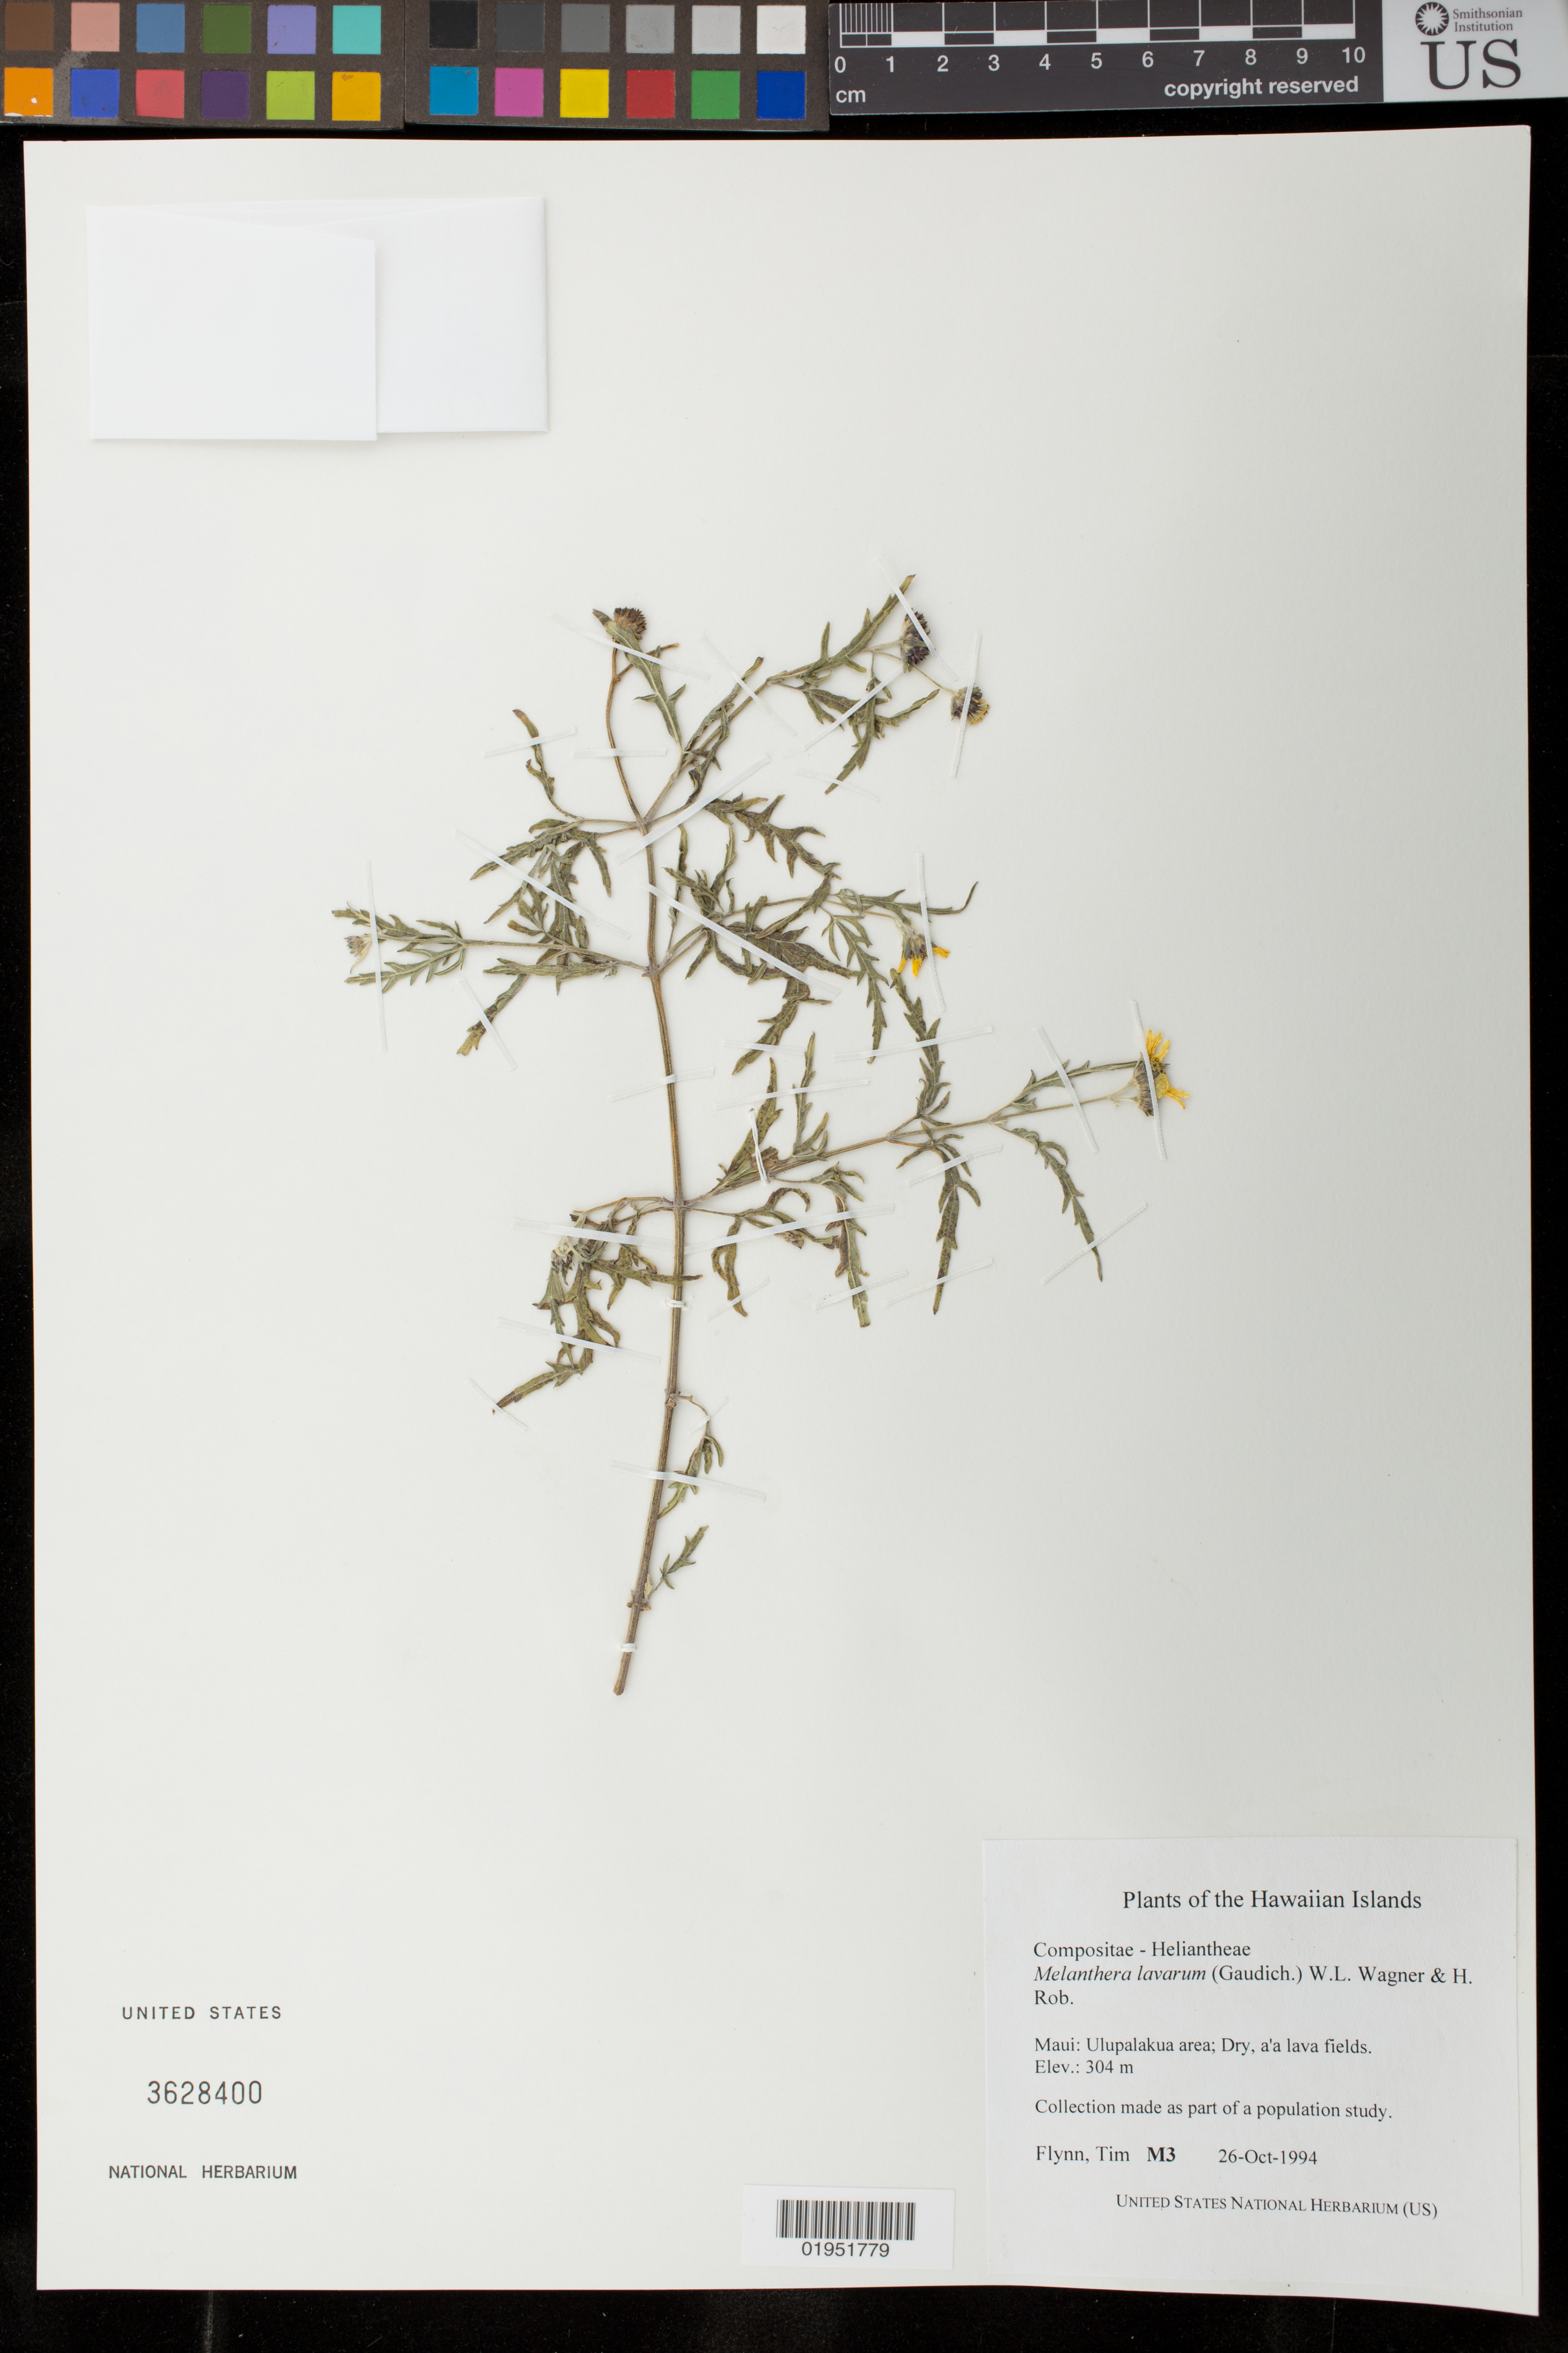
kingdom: Plantae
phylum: Tracheophyta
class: Magnoliopsida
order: Asterales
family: Asteraceae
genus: Wollastonia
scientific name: Wollastonia lavarum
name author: (Gaudich.) Orchard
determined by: Wagner, W. L., (BOT), Smithsonian Institution - National Museum of Natural History (UNITED STATES)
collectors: T. Flynn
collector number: M3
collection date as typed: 26 Oct 1994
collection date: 1994-10-26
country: United States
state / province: Hawaii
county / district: Maui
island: Maui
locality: Ulupalakua area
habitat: Dry, a'a lava fields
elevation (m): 304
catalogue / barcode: US 3628400